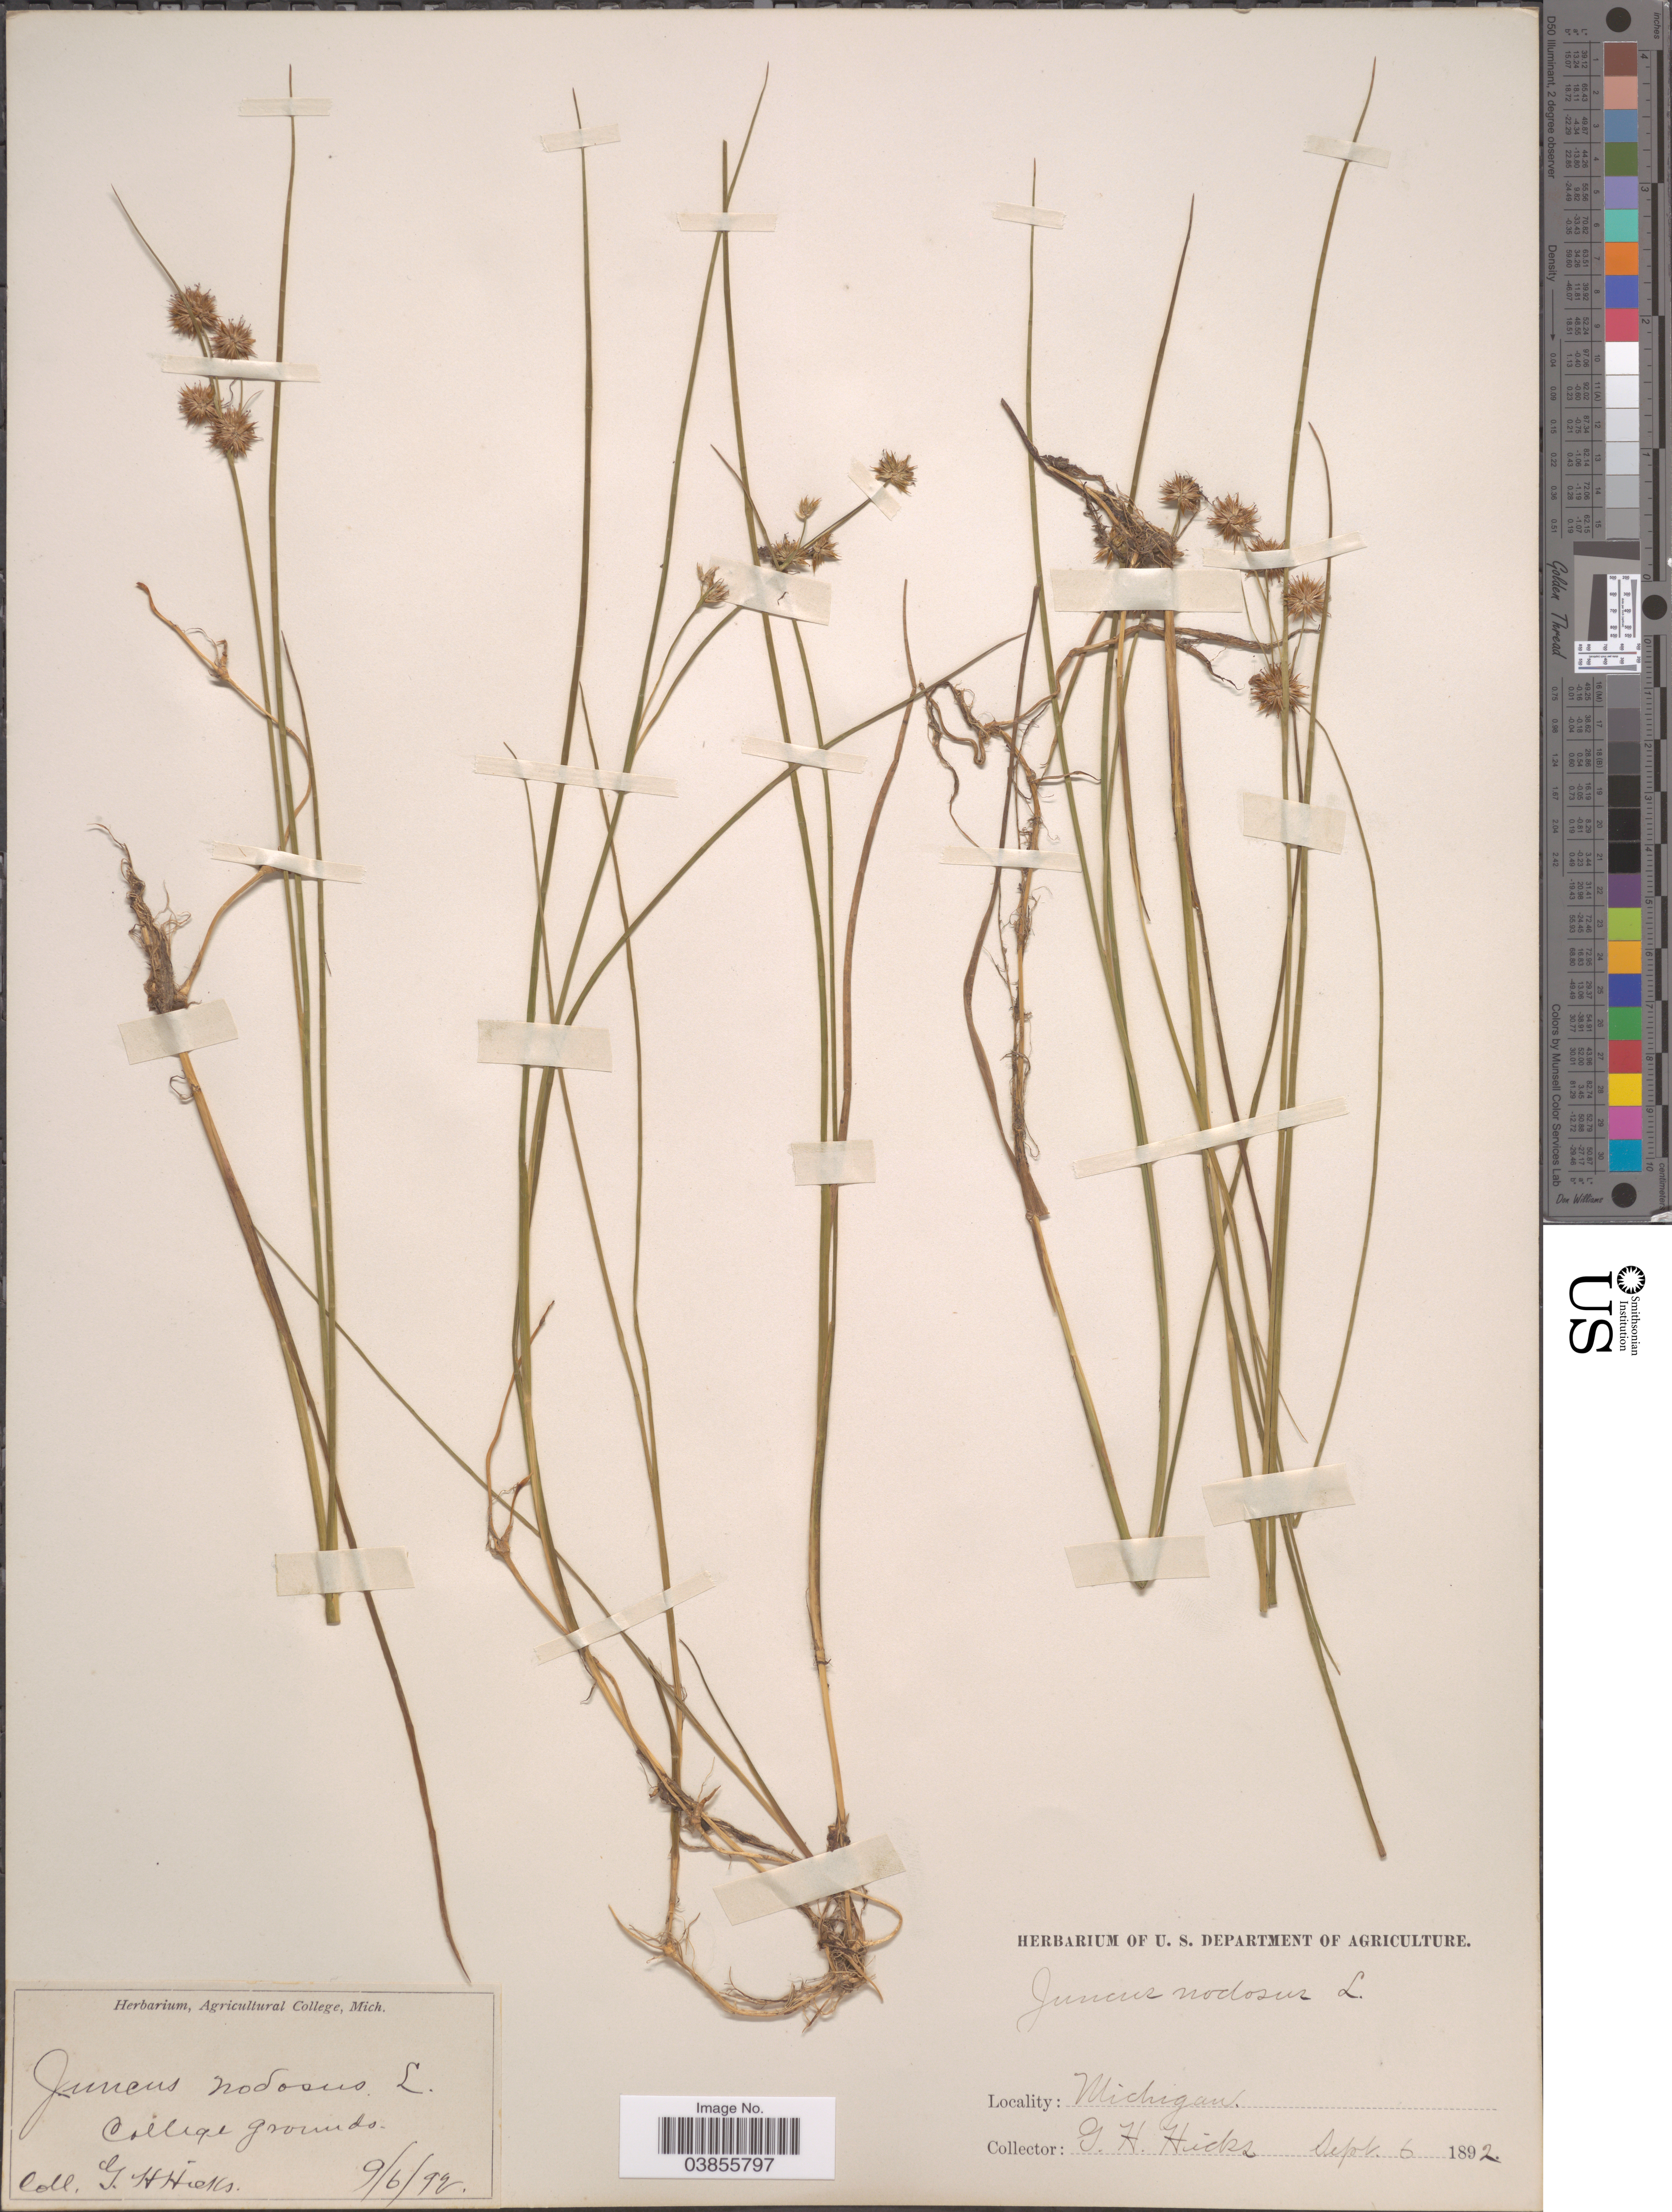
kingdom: Plantae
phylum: Tracheophyta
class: Liliopsida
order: Poales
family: Juncaceae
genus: Juncus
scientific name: Juncus nodosus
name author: L.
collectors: G. Hicks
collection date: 1892-09-06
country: United States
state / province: Michigan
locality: College Grounds.